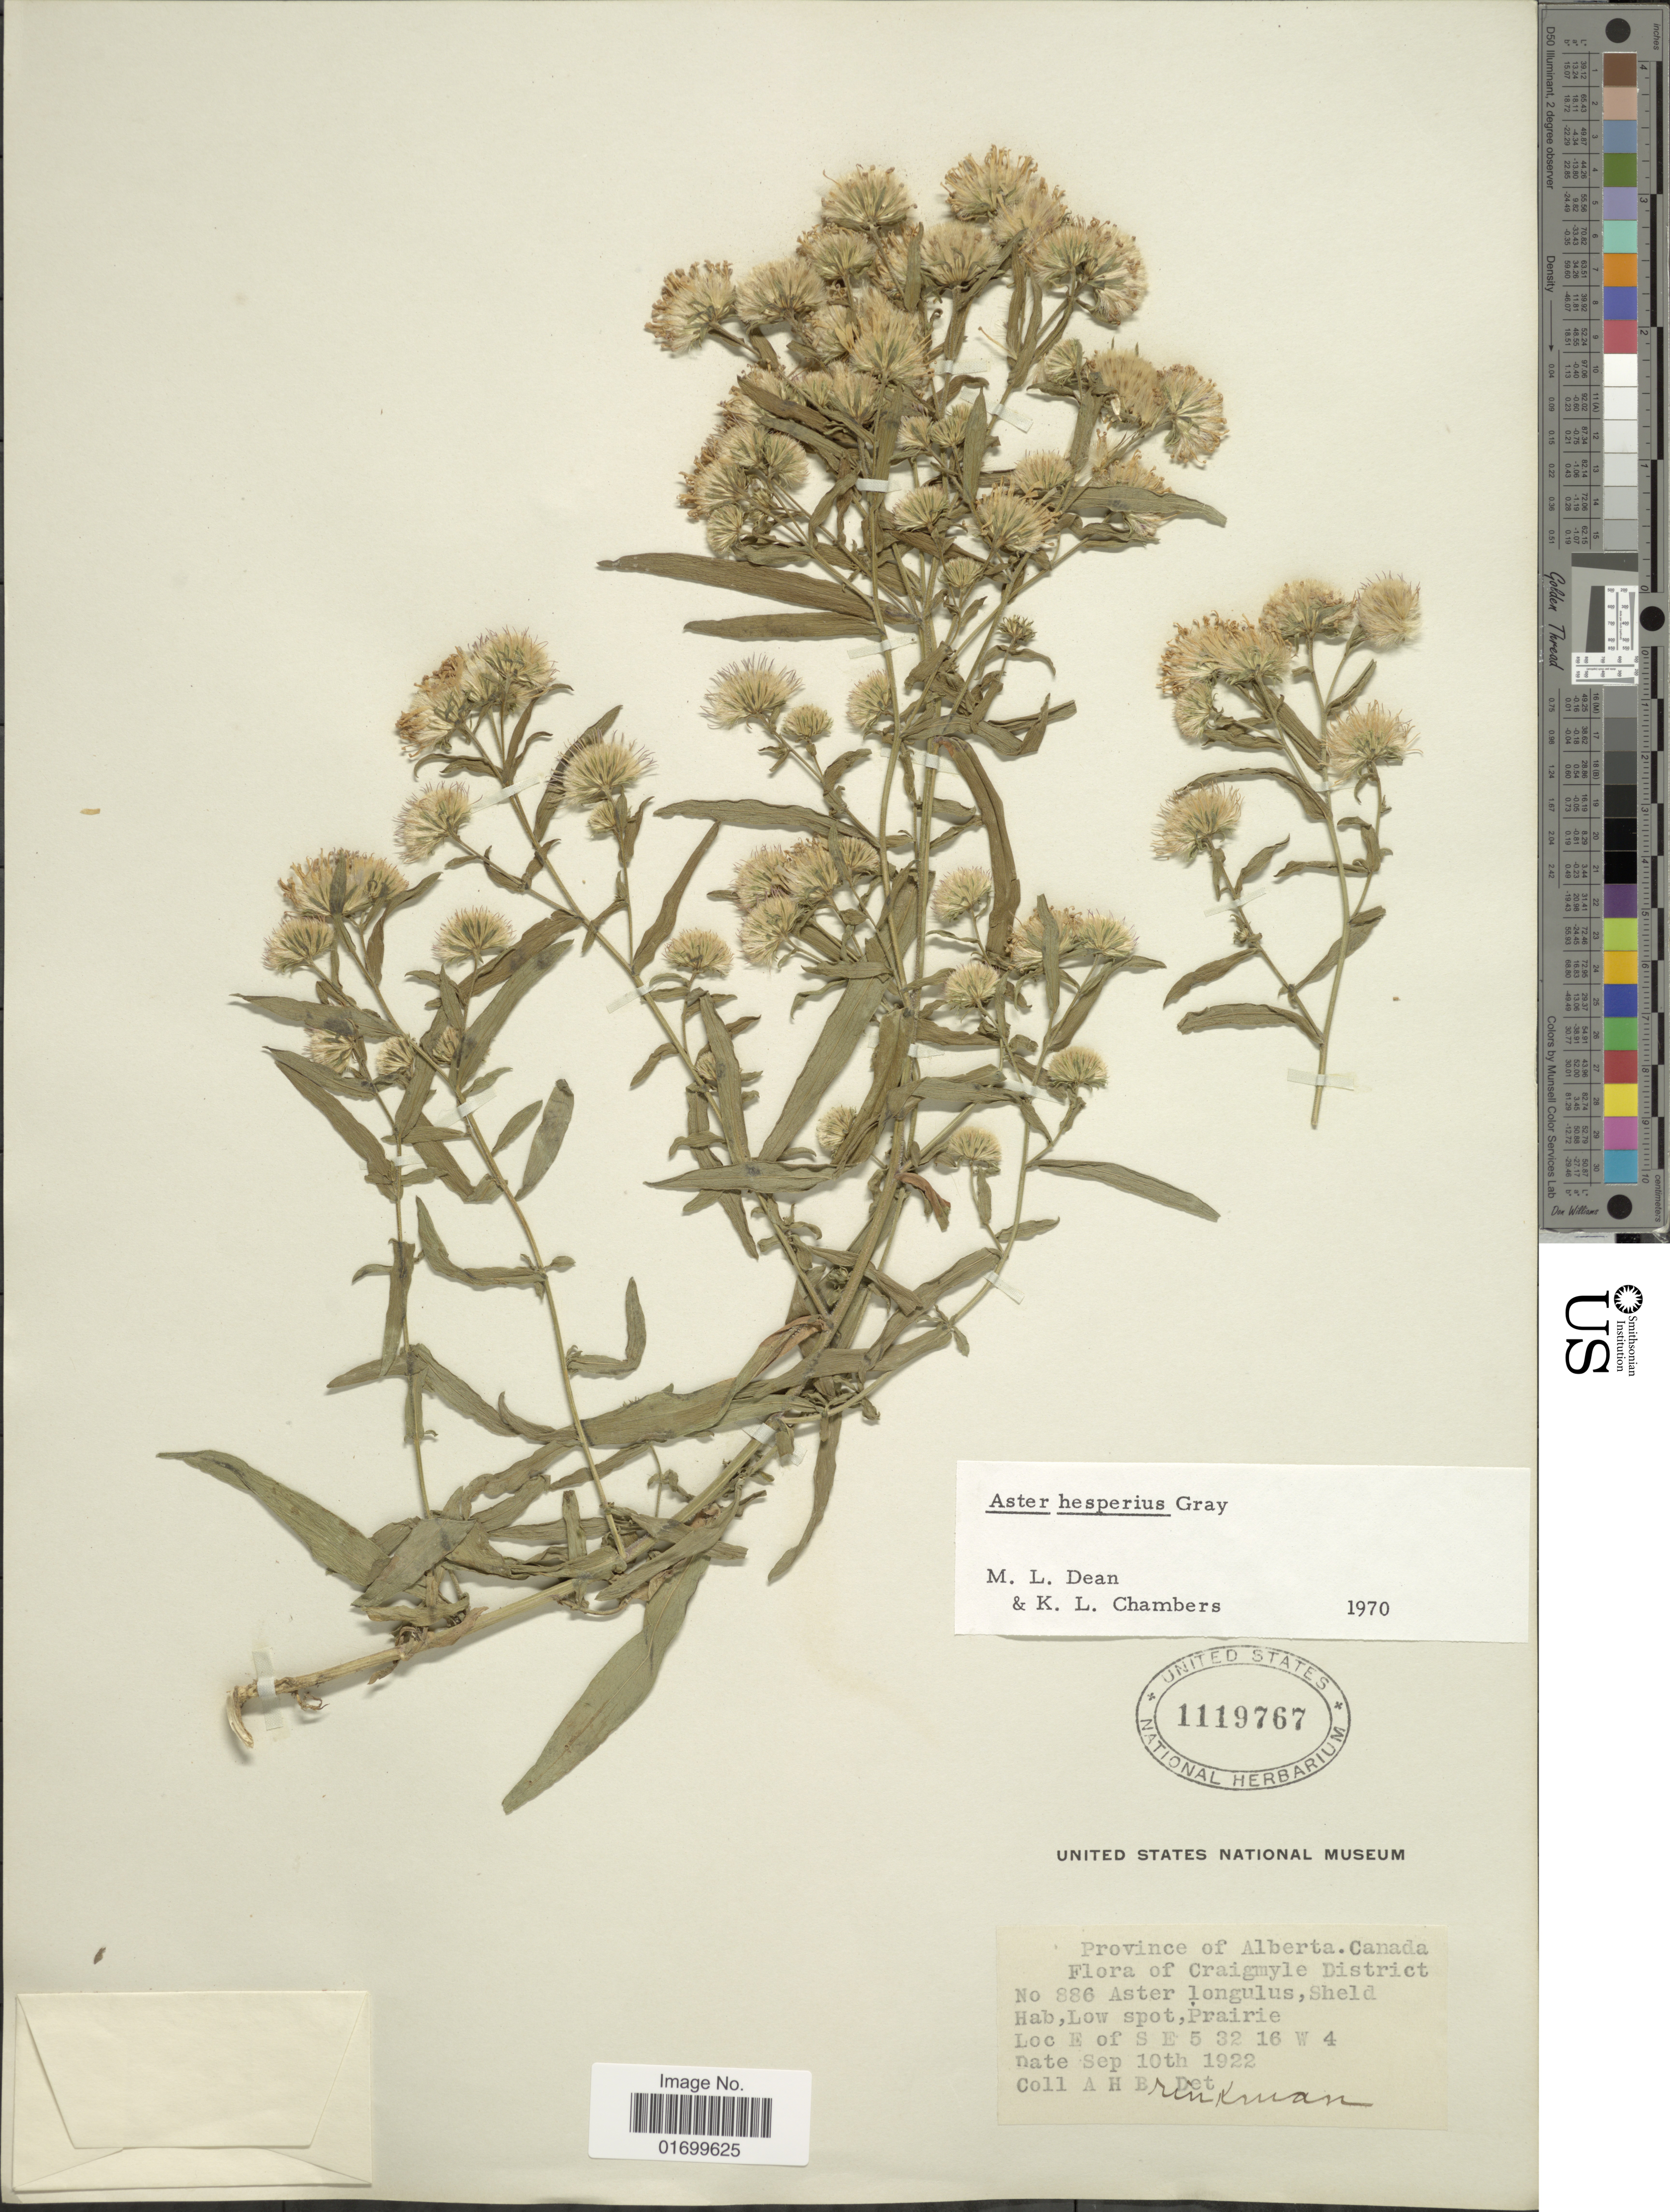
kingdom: Plantae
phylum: Tracheophyta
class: Magnoliopsida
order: Asterales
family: Asteraceae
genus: Symphyotrichum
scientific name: Symphyotrichum hesperium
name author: (A. Gray) Á. Löve & D. Löve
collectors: A. Brinkman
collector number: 886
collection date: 1922-09-10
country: Canada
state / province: Alberta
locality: Craigmyle District, low spot, prairie, E of S E 5 32 16 W 4.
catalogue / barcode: US 1119767